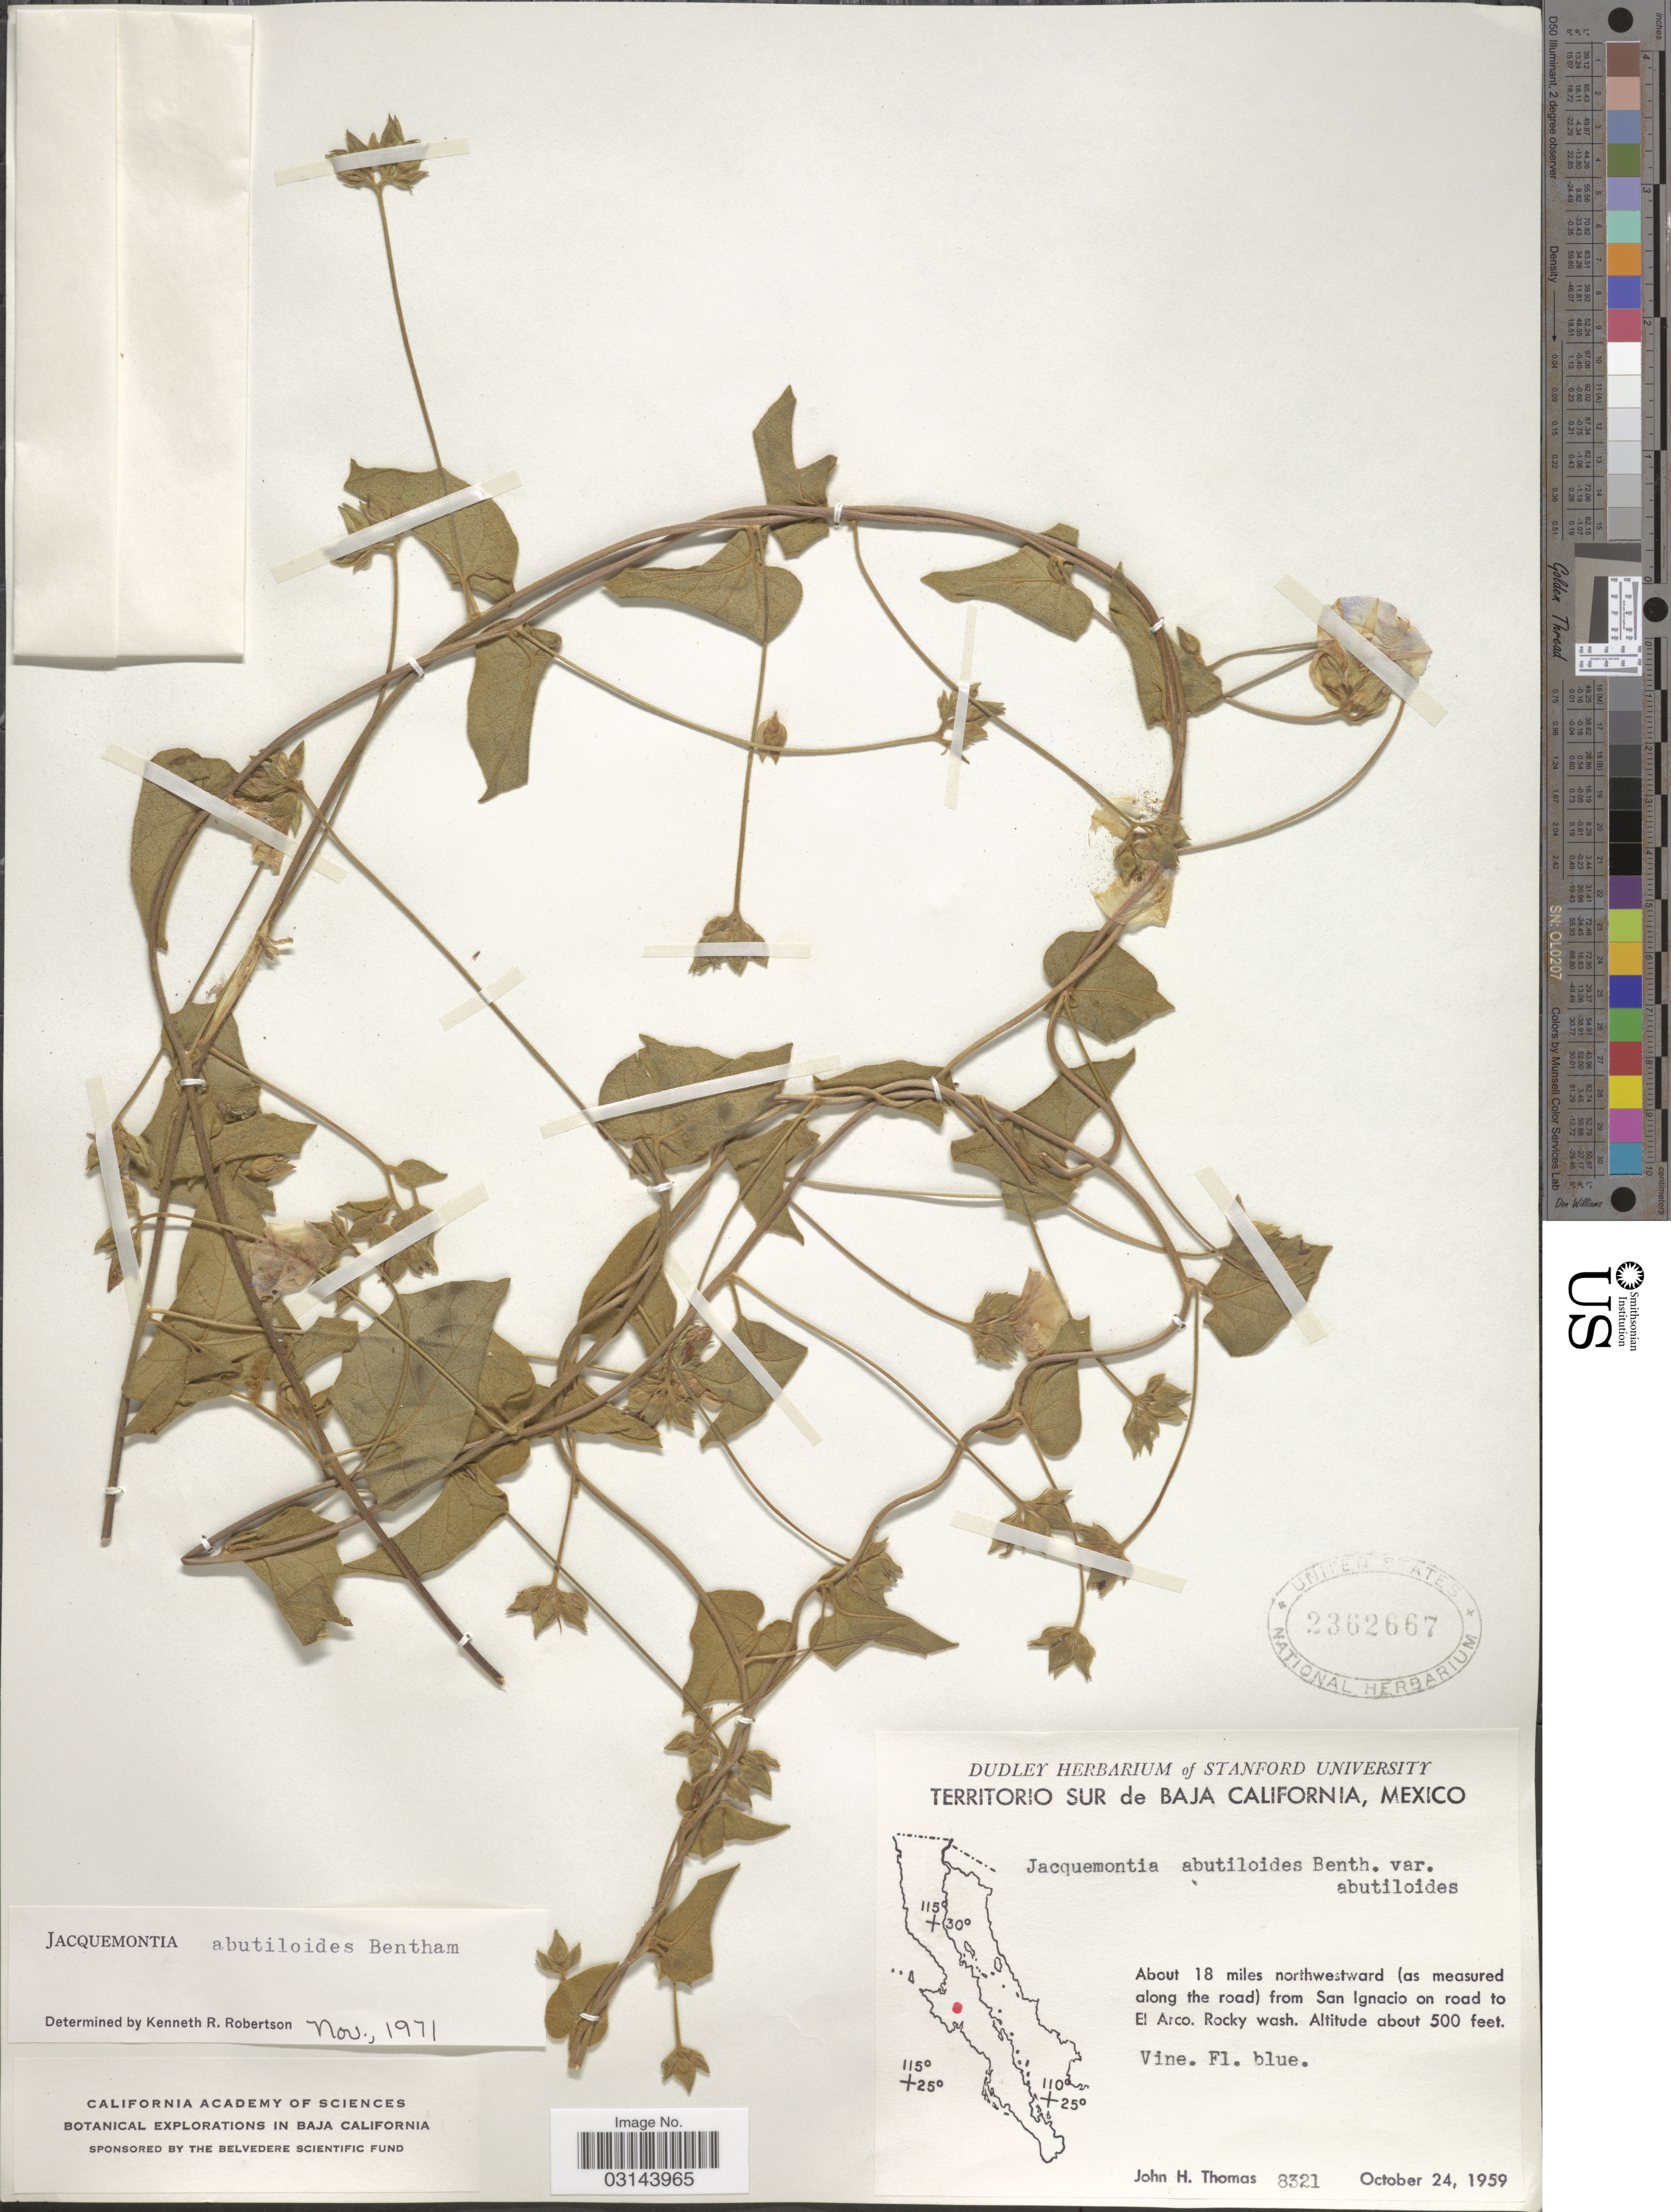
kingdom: Plantae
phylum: Tracheophyta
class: Magnoliopsida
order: Solanales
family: Convolvulaceae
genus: Jacquemontia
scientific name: Jacquemontia abutiloides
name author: Benth.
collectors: J. H. Thomas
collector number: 8321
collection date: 1959-10-24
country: Mexico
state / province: Baja California Sur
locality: Territorio Sur de Baja California, Mexico, About 18 miles northwestward (as measured along the road) from San Ignacio on road to El Arco.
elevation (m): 152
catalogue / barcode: US 2362667